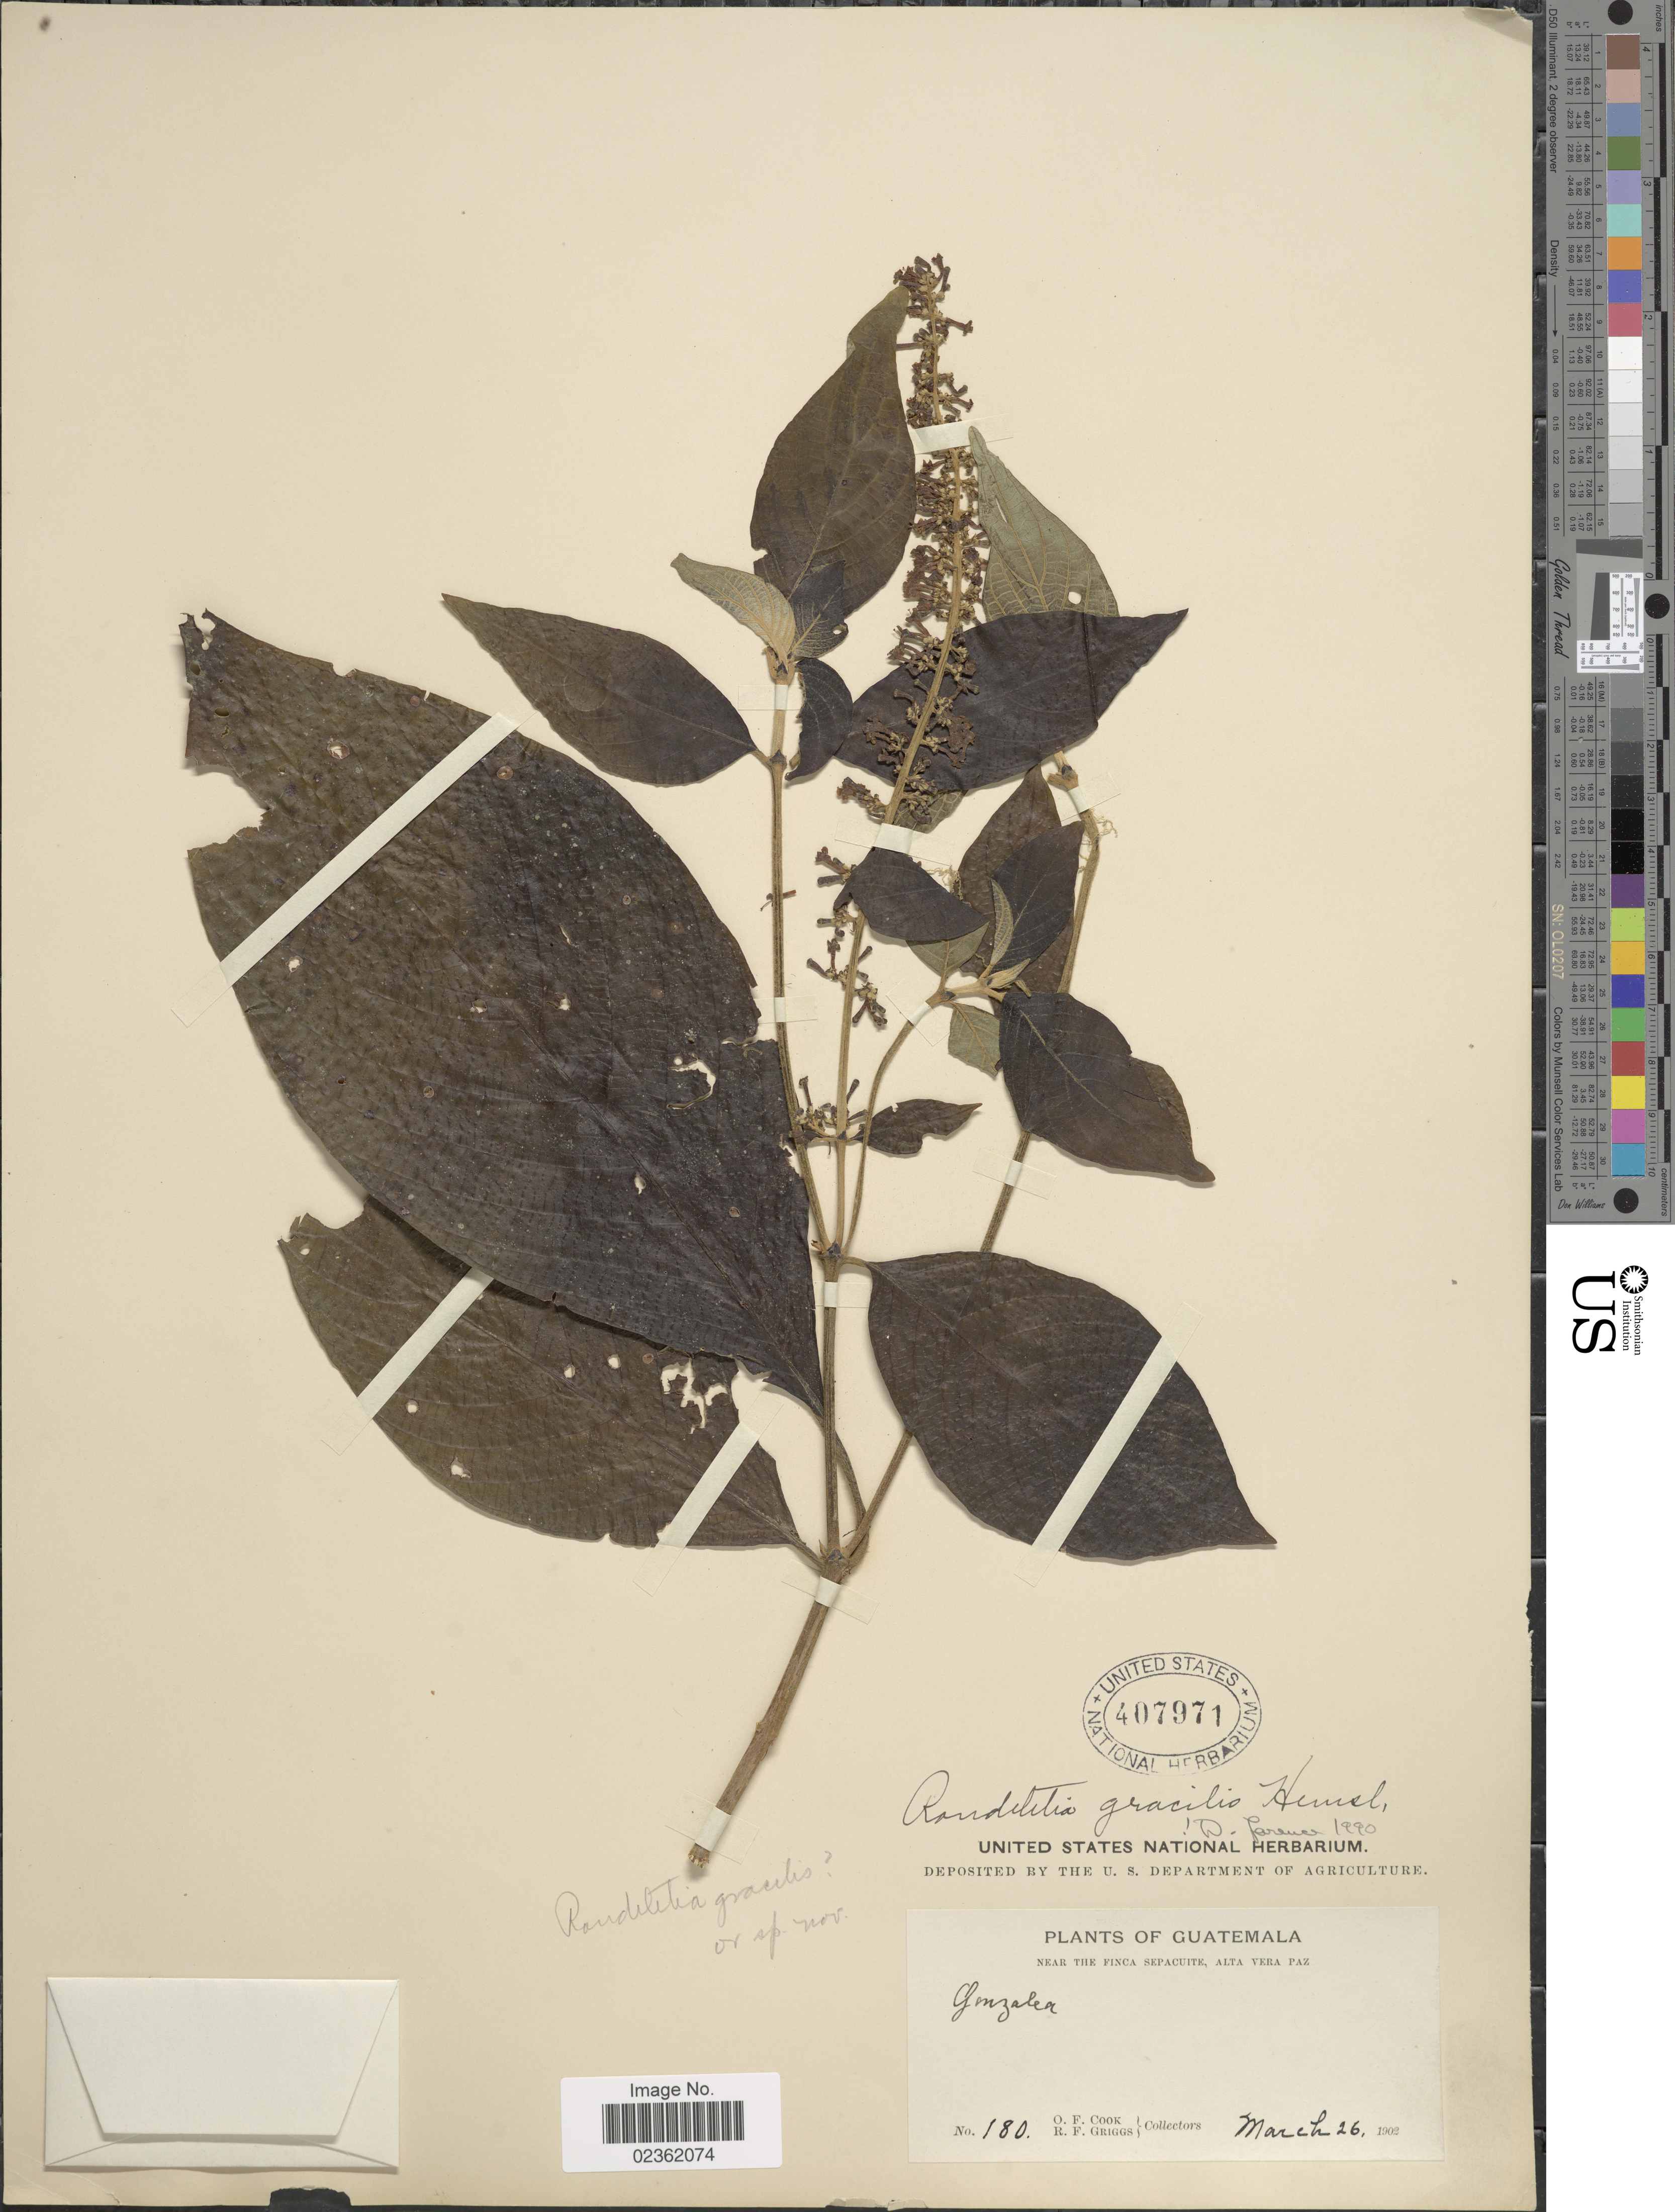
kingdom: Plantae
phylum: Tracheophyta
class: Magnoliopsida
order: Gentianales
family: Rubiaceae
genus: Rondeletia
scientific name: Rondeletia gracilis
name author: Hemsl.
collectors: O. F. Cook & R. F. Griggs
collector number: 180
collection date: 1902-03-26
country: Guatemala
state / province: Alta Verapaz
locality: Near the Finca Sepacuite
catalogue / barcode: US 407971